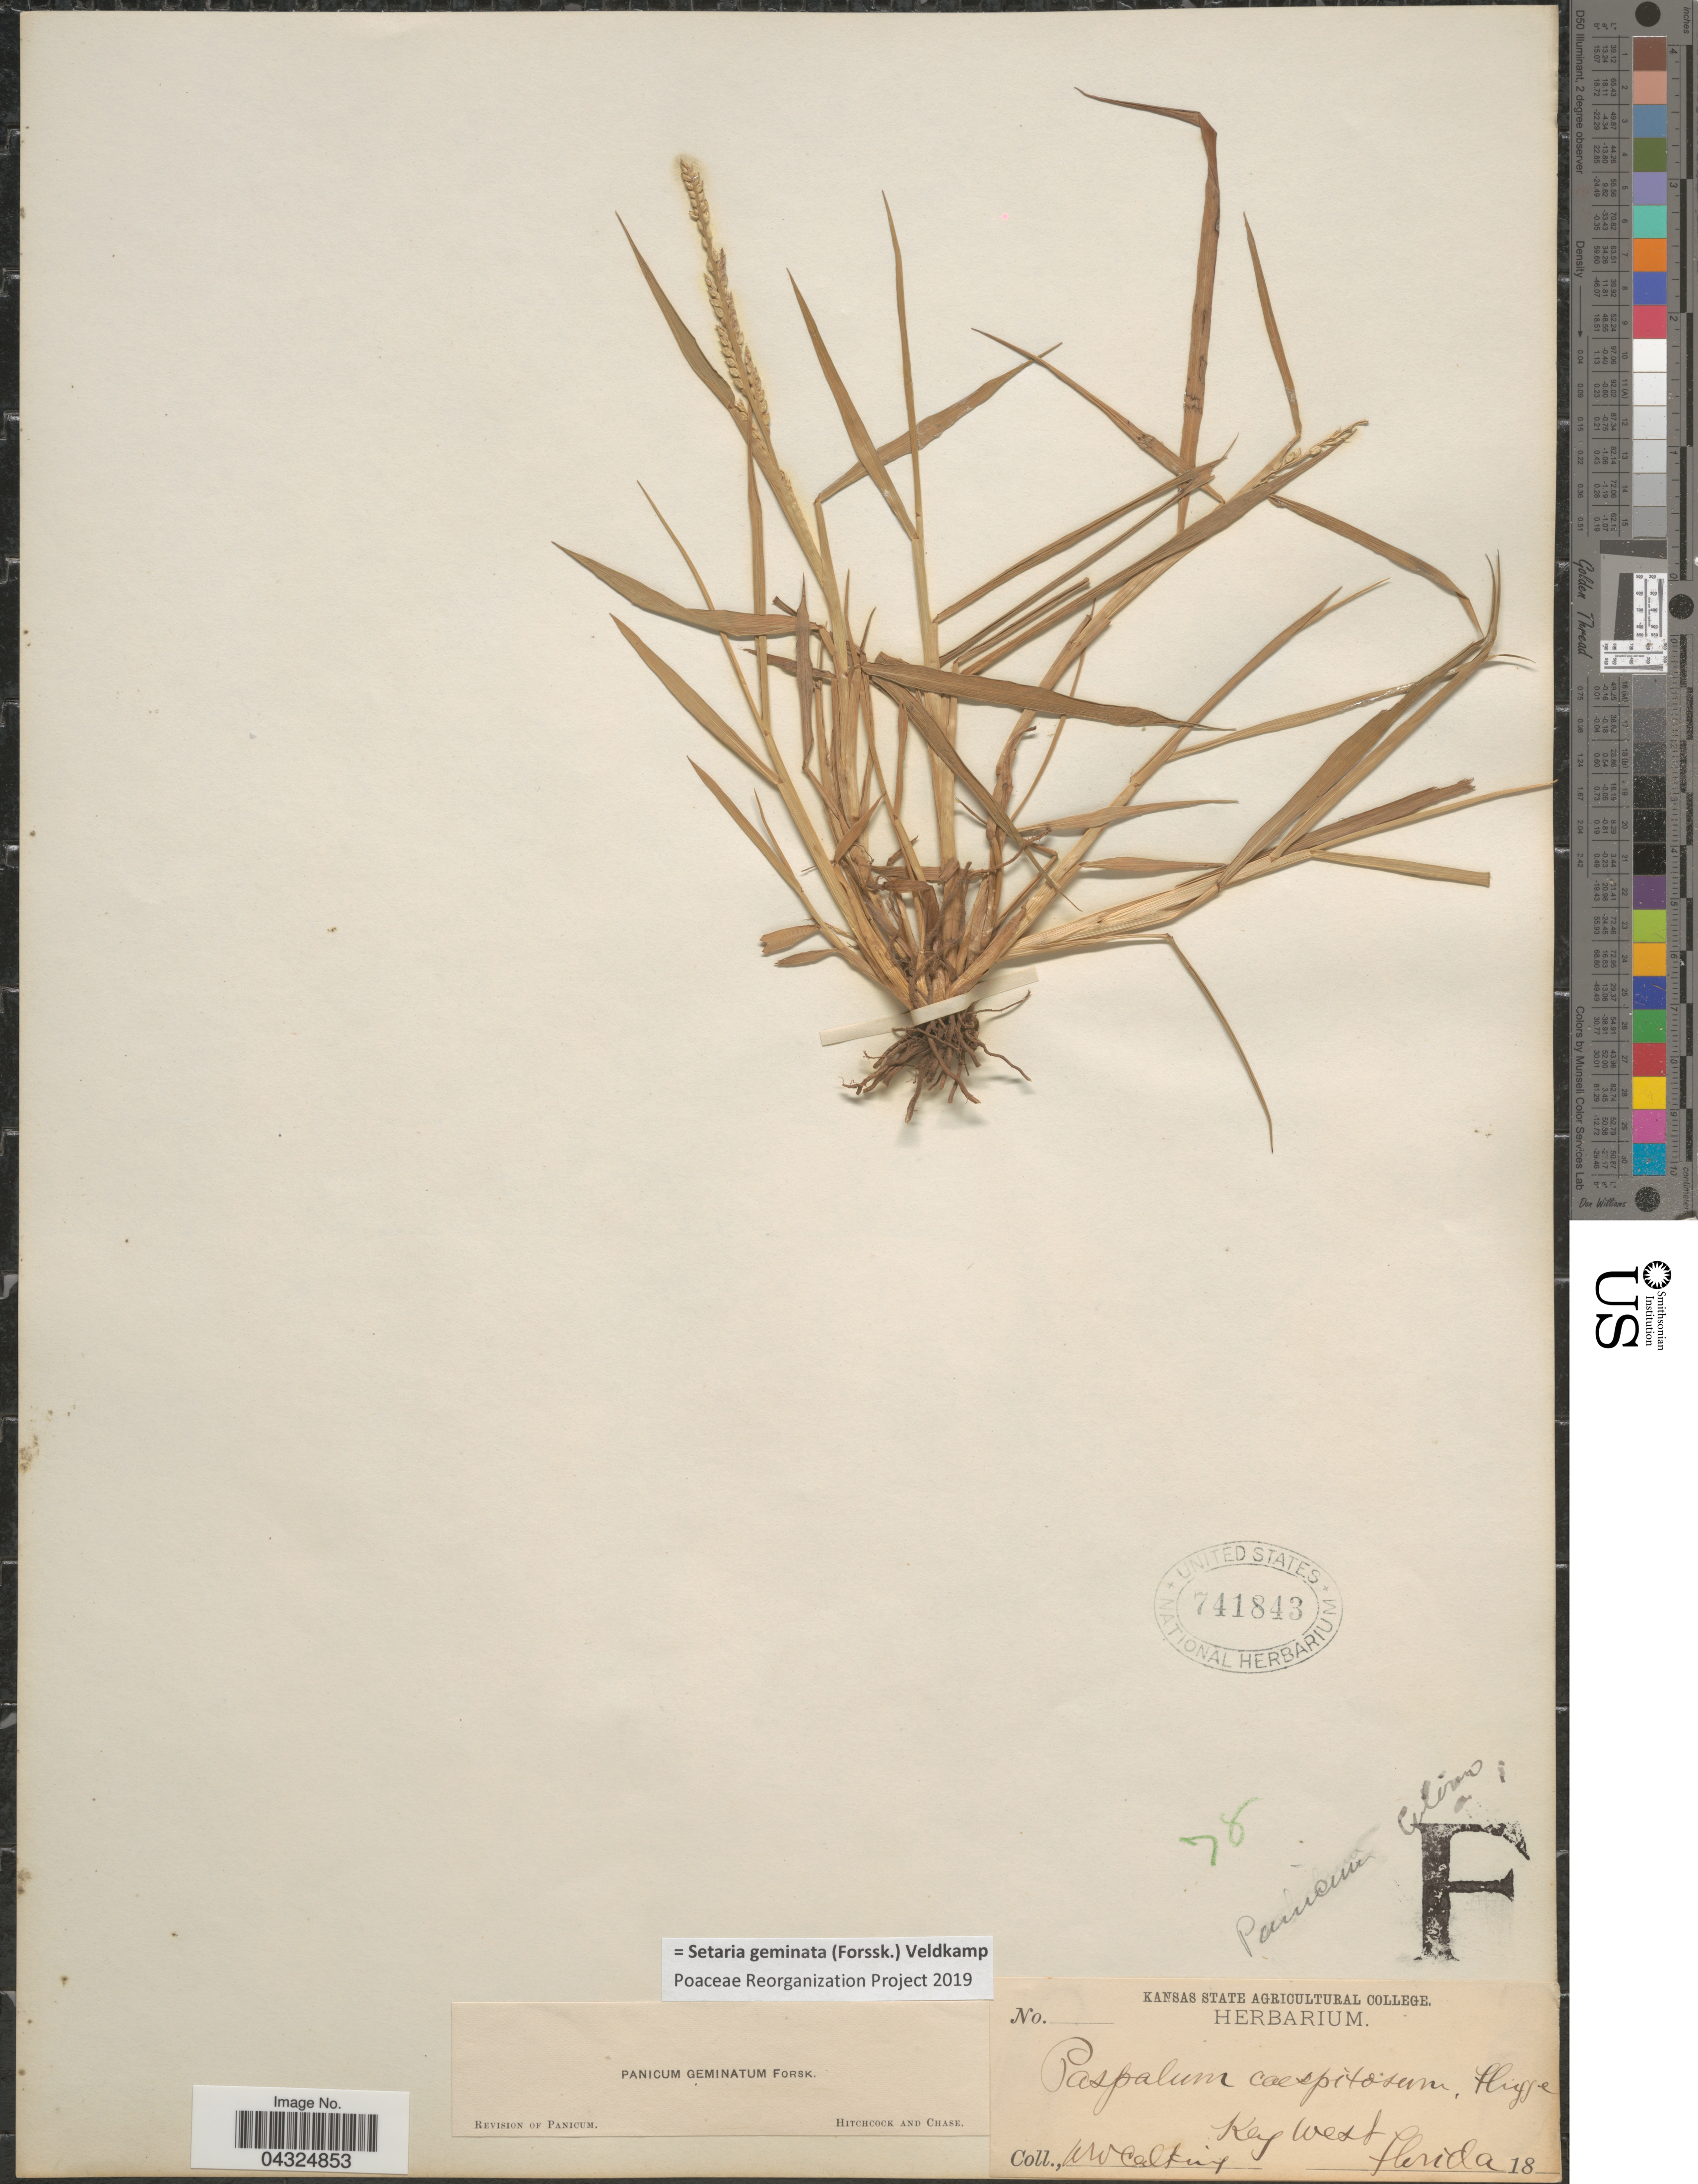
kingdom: Plantae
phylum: Tracheophyta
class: Liliopsida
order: Poales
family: Poaceae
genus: Setaria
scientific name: Setaria geminata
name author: (Forssk.) Veldkamp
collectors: W. Calkins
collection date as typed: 18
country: United States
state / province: Florida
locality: Key West.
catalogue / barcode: US 741843